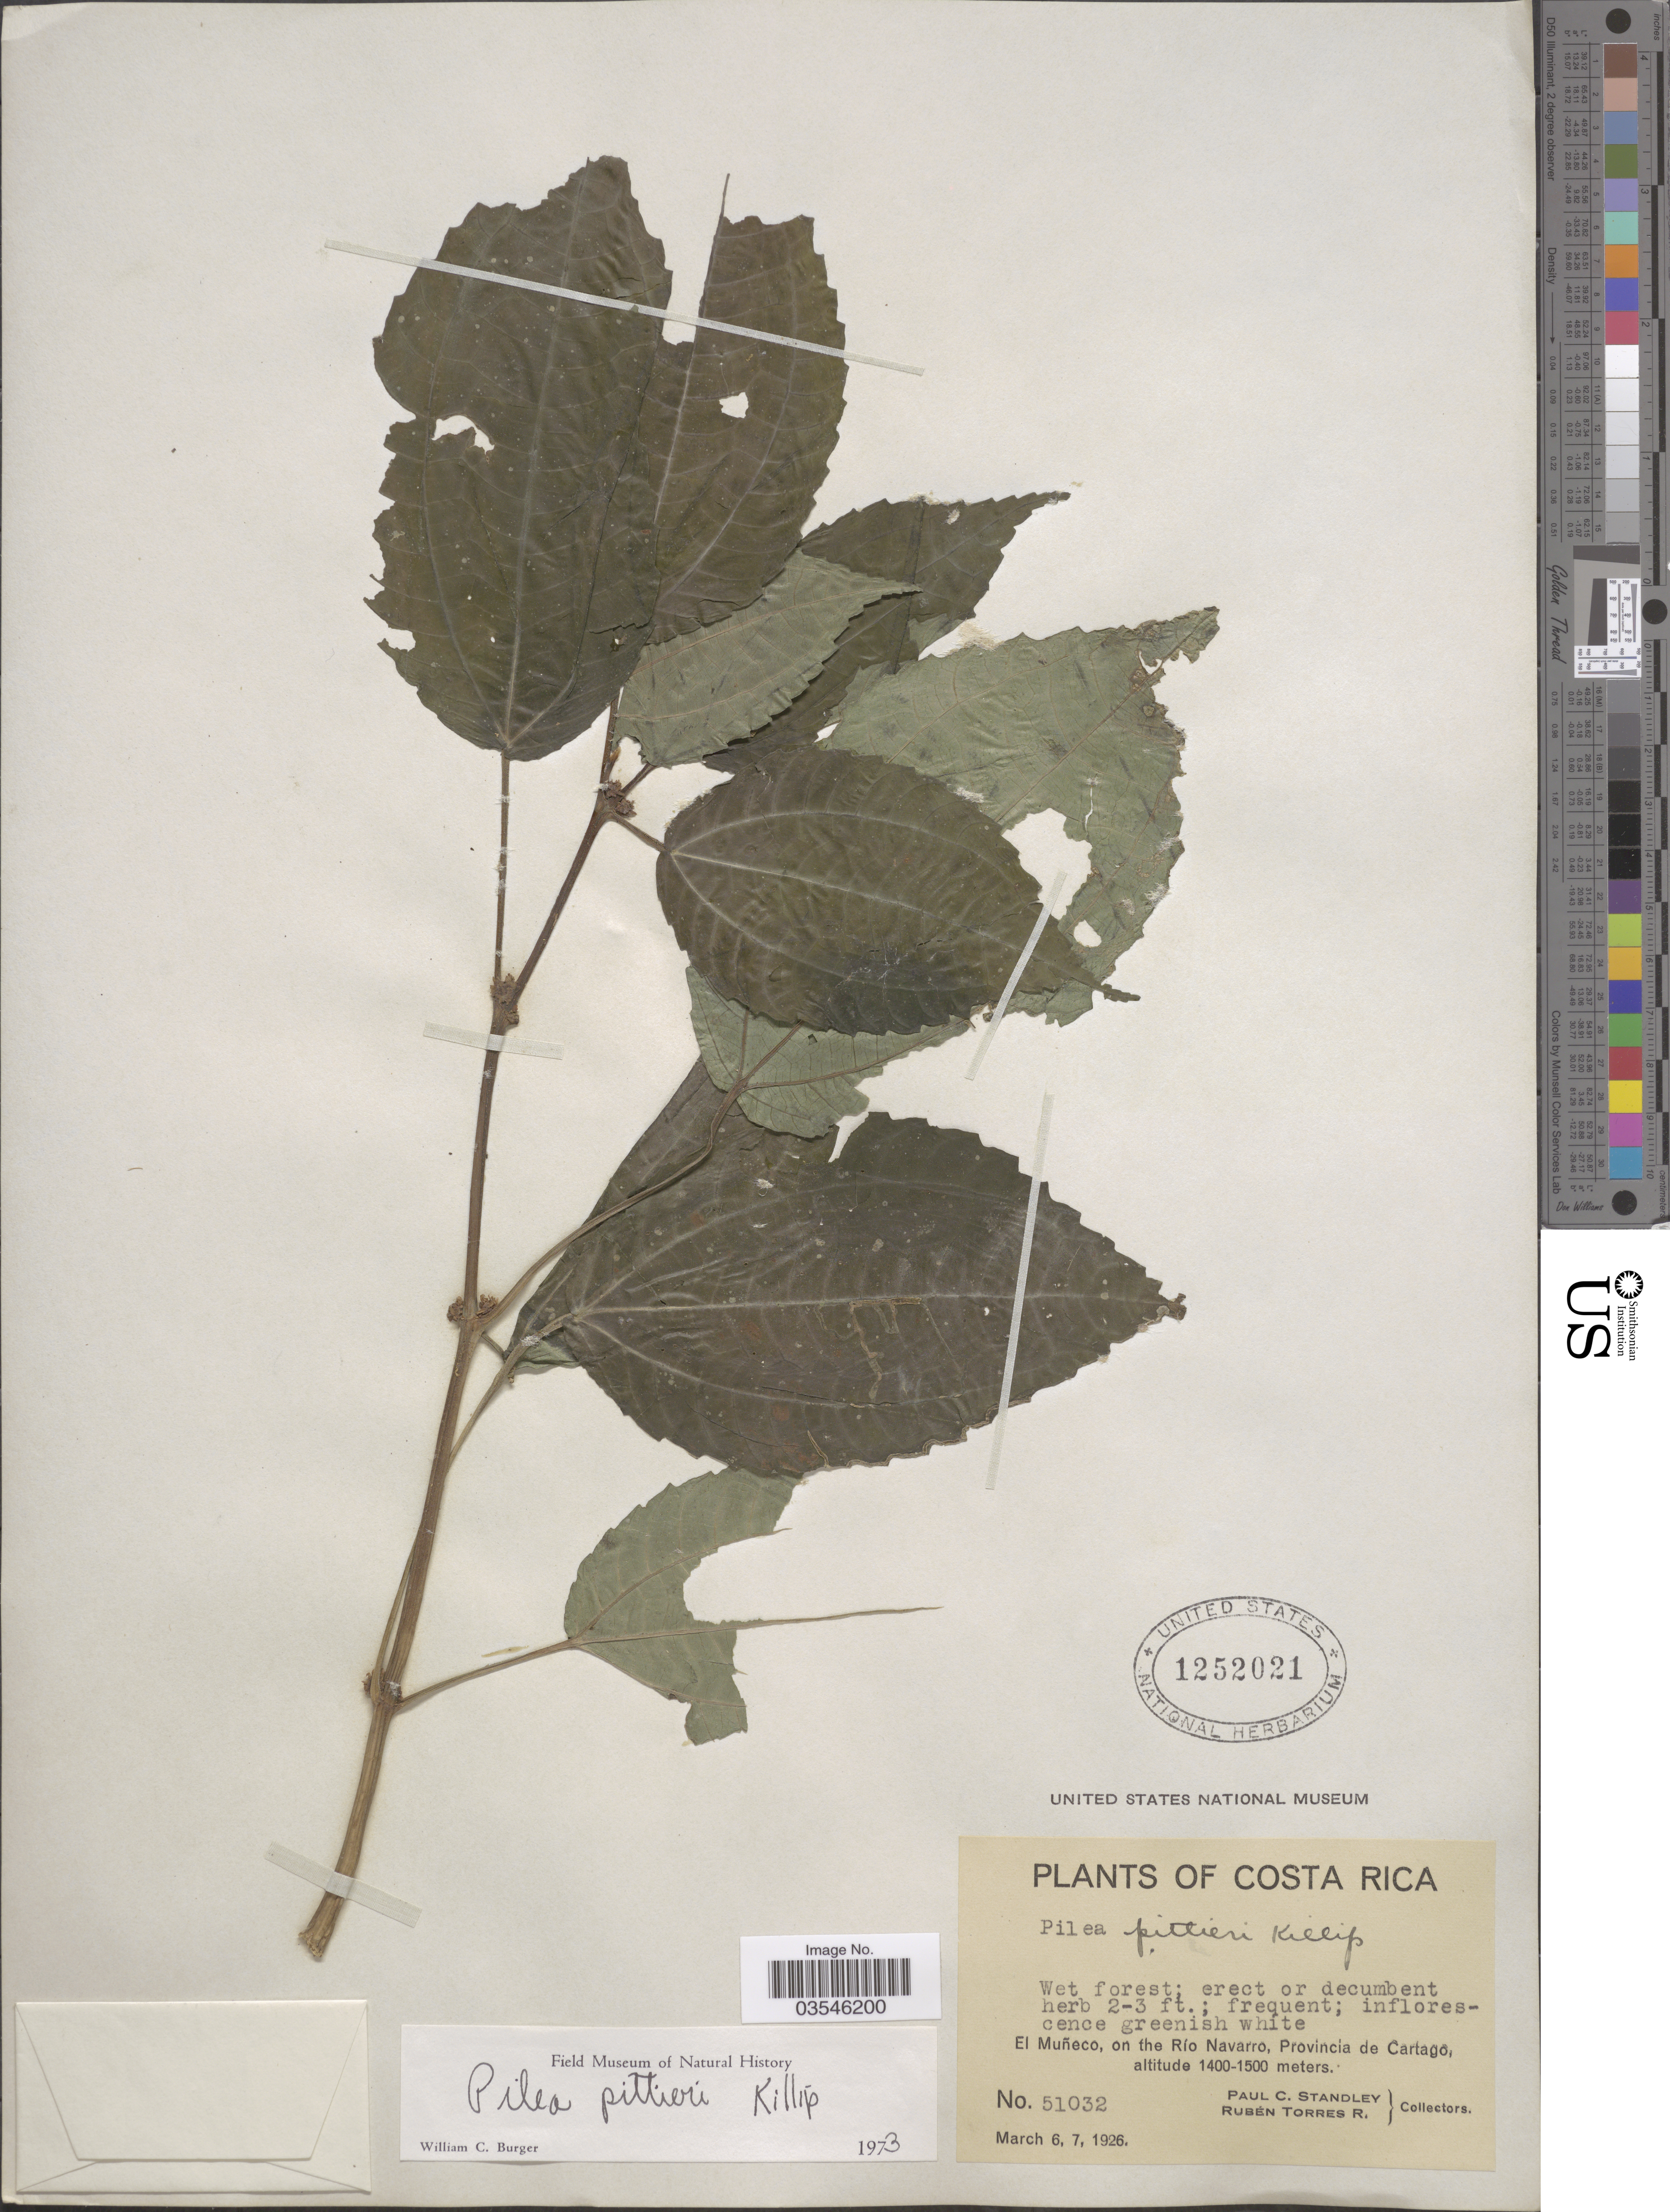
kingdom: Plantae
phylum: Tracheophyta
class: Magnoliopsida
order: Rosales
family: Urticaceae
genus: Pilea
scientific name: Pilea pittieri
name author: Killip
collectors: P. C. Standley & R. Torres Rojas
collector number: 51032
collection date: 1926-03-06/1926-03-07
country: Costa Rica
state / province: Cartago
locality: El Muñeco, on the Río Navarro, Provincia de Cartago.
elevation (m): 1400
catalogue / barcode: US 1252021